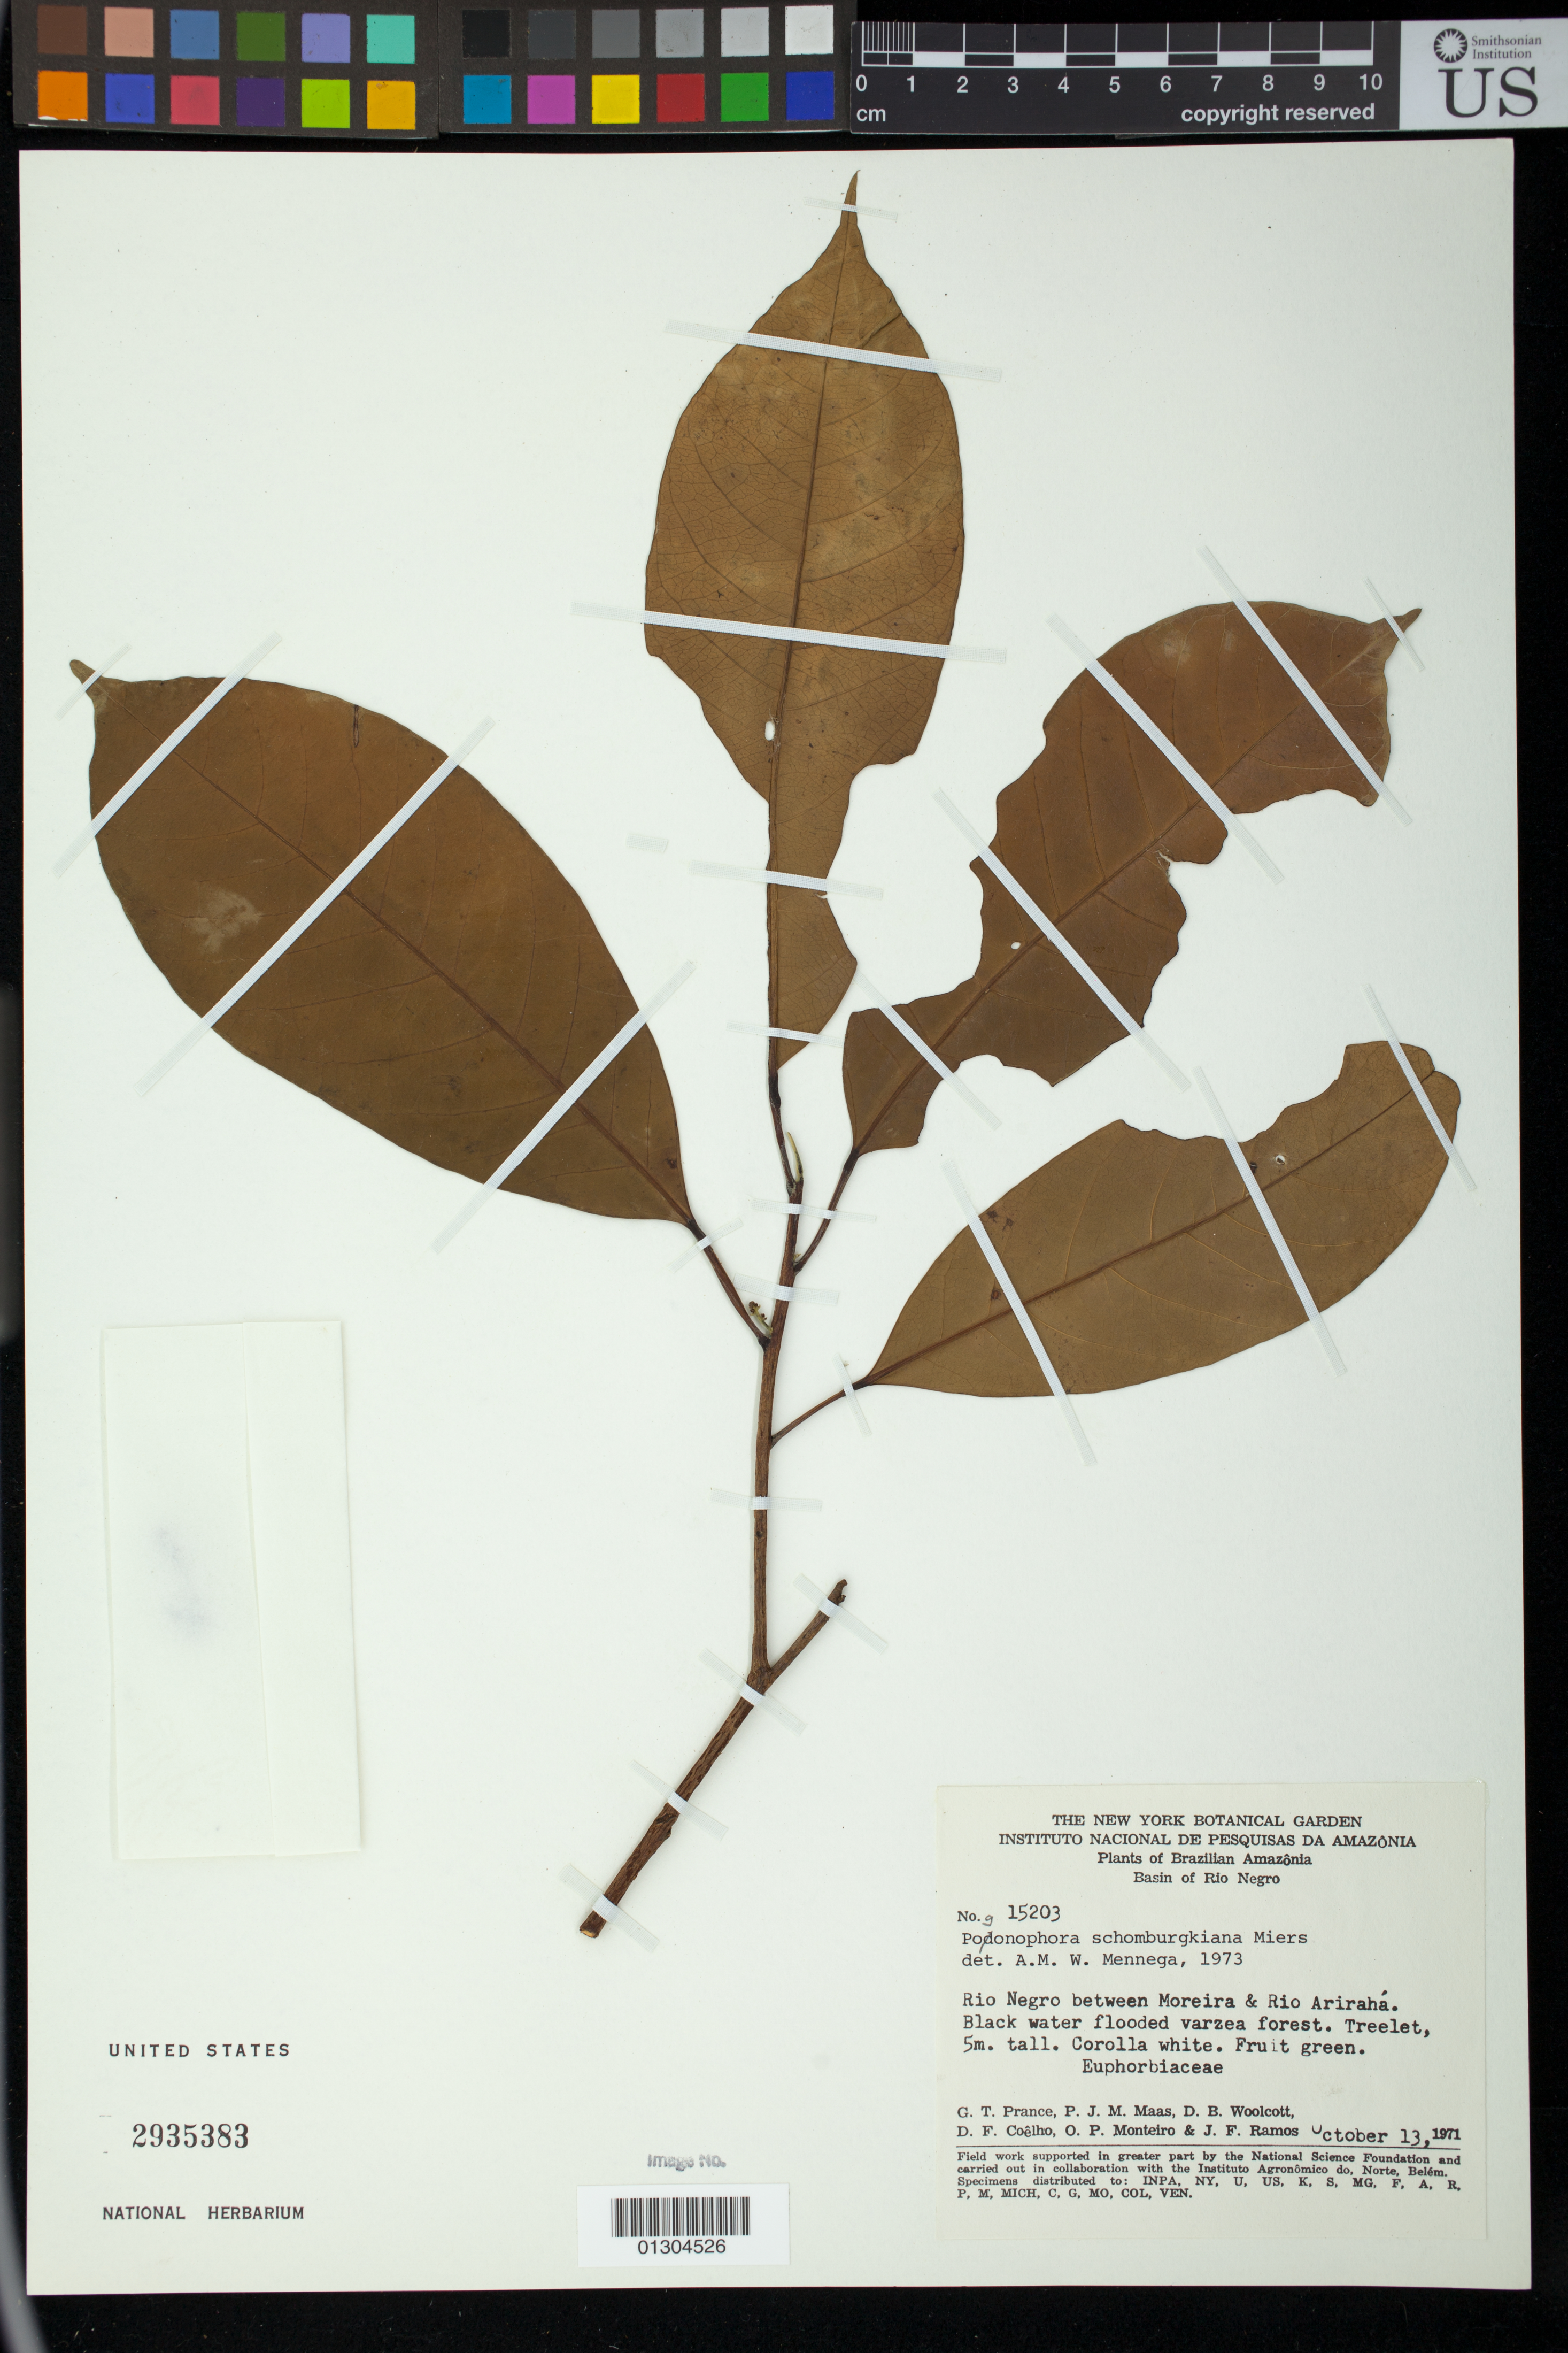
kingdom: Plantae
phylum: Tracheophyta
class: Magnoliopsida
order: Malpighiales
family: Peraceae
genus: Pogonophora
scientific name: Pogonophora schomburgkiana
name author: Miers ex Benth.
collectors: G. T. Prance, P. Maas, D. B. Woolcott, D. F. Coêlho, O. P. Monteiro & J. F. Ramos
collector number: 15203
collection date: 1971-10-13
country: Brazil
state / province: Amazonas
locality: Rio Negro between Moreira & Rio Arirahá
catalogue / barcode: US 2935383